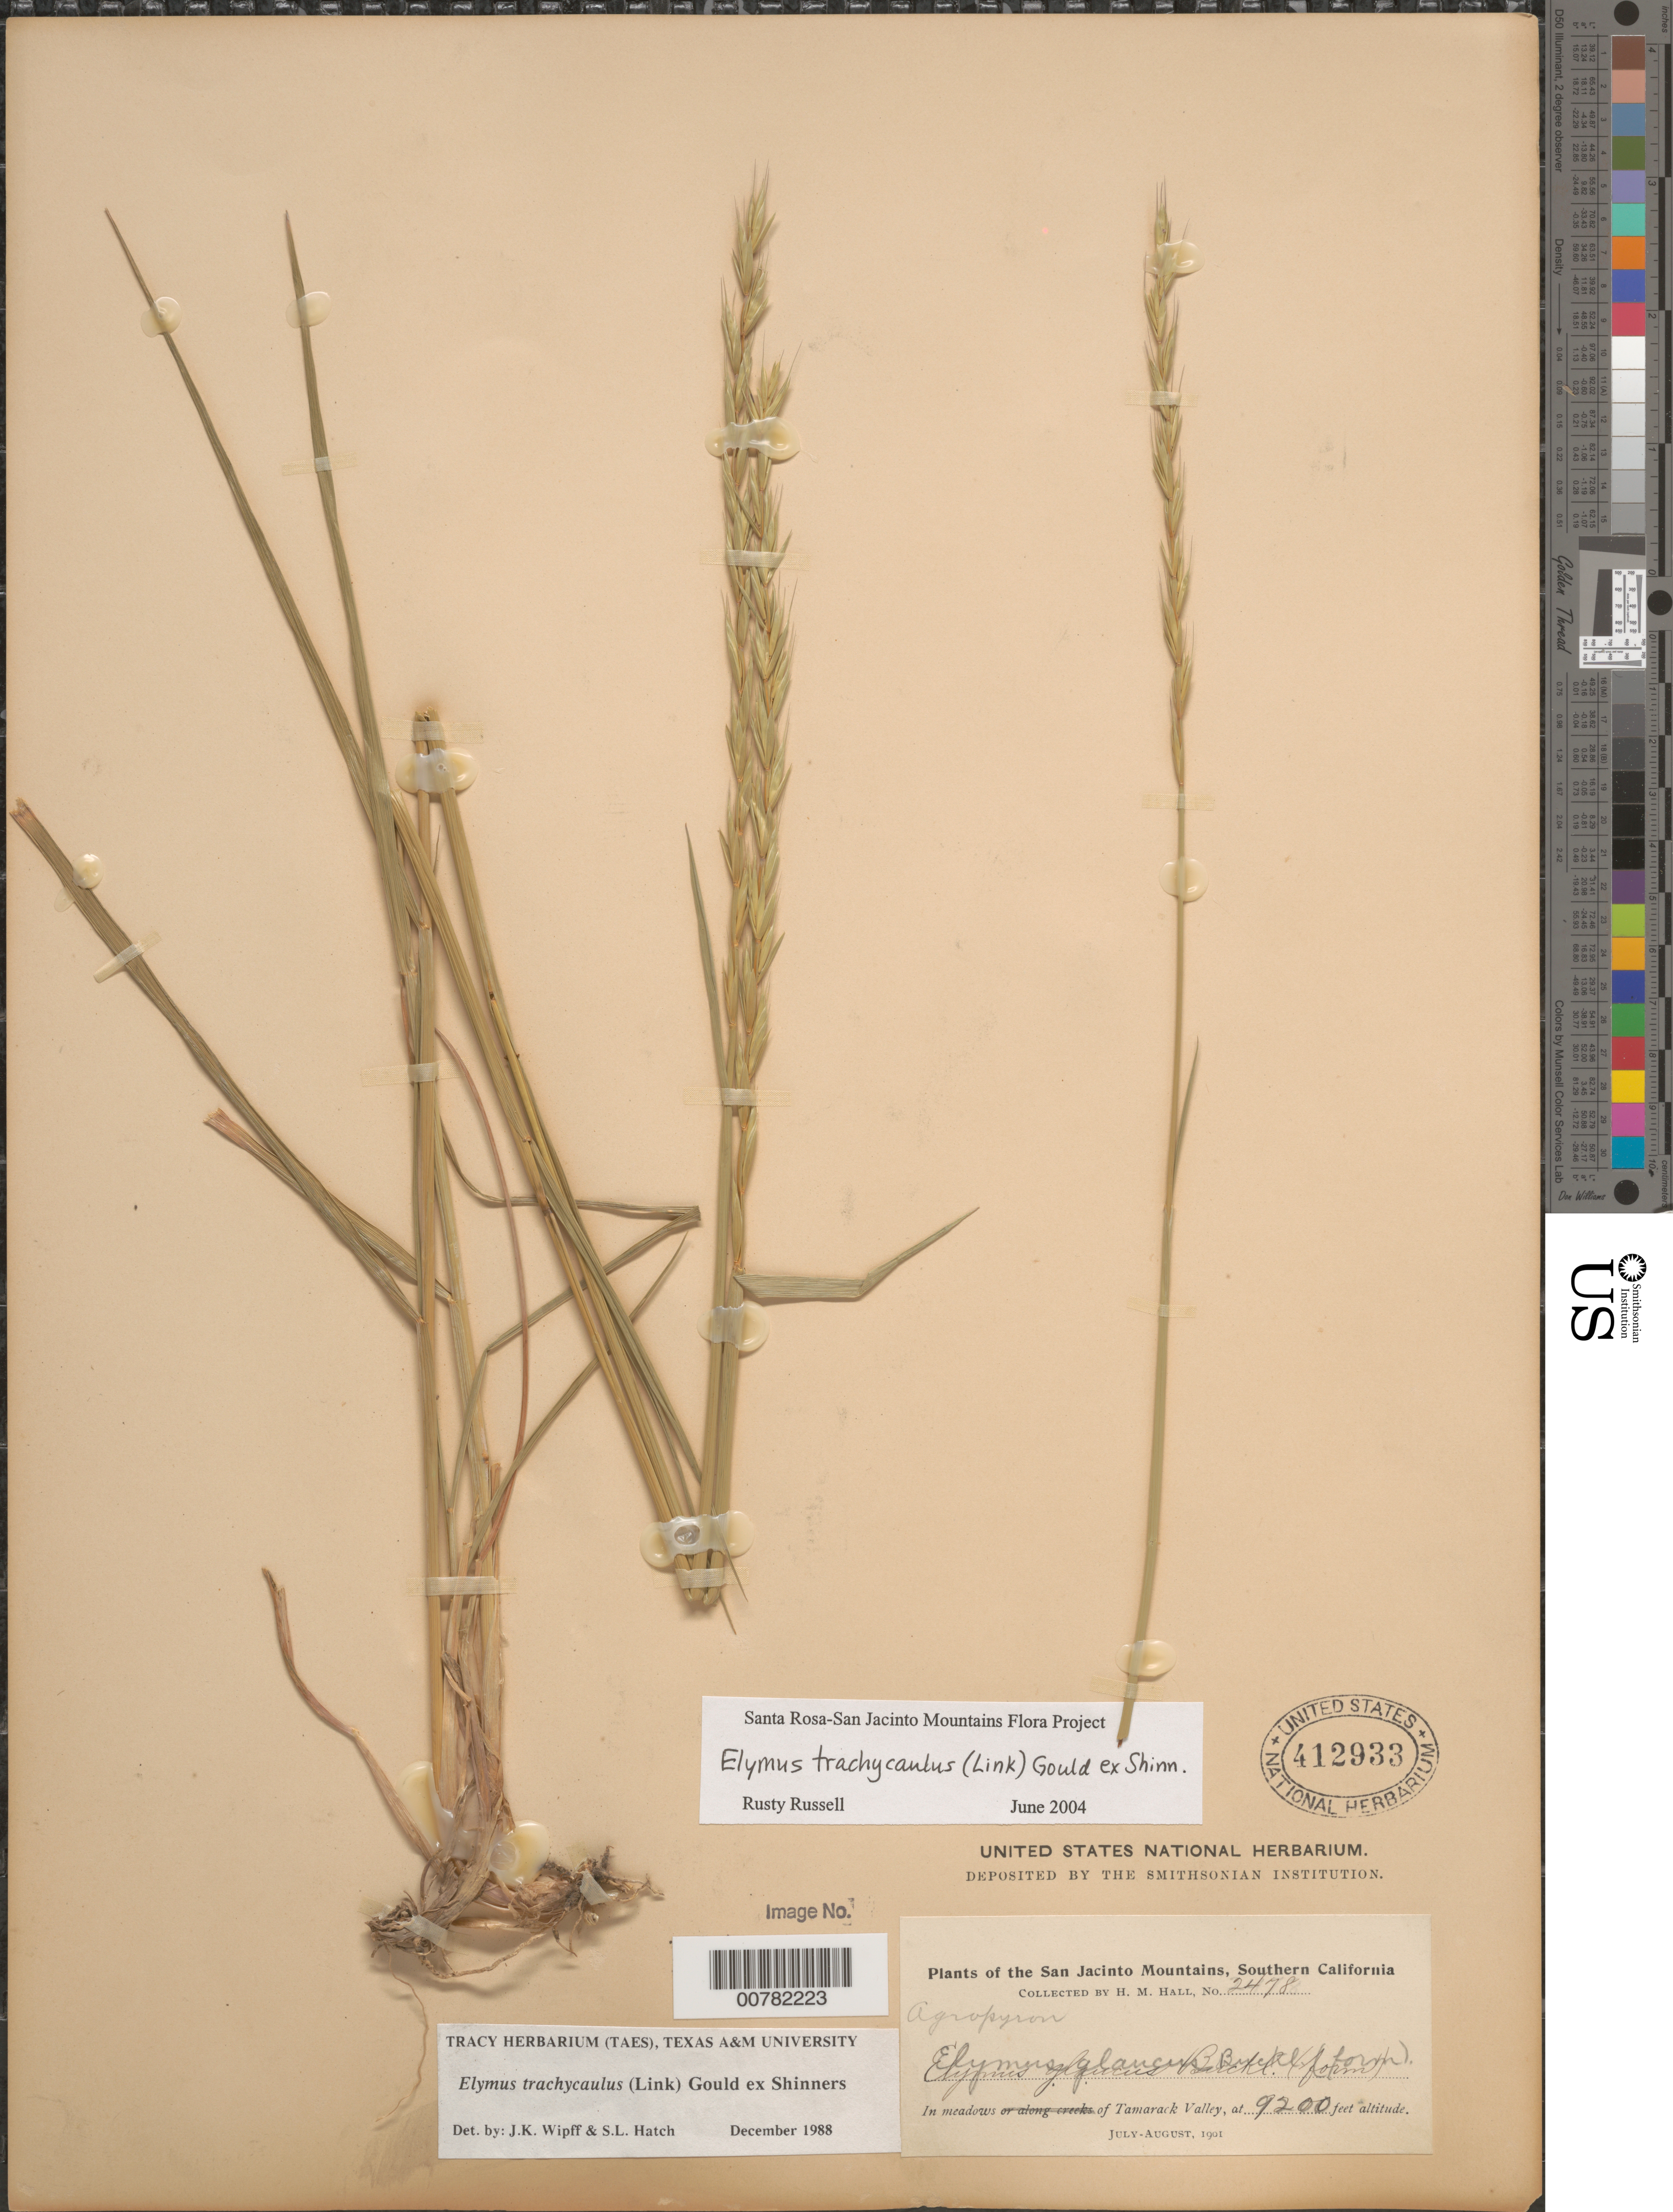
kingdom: Plantae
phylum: Tracheophyta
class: Liliopsida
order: Poales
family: Poaceae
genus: Elymus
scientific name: Elymus trachycaulus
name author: (Link) Gould ex Shinners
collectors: H. M. Hall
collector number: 2478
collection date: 1901-07/1901-08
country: United States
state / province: California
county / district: Riverside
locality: San Jacinto Mountains, Southern California. In meadow of Tamarack Valley.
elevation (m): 2804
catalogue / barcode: US 412933